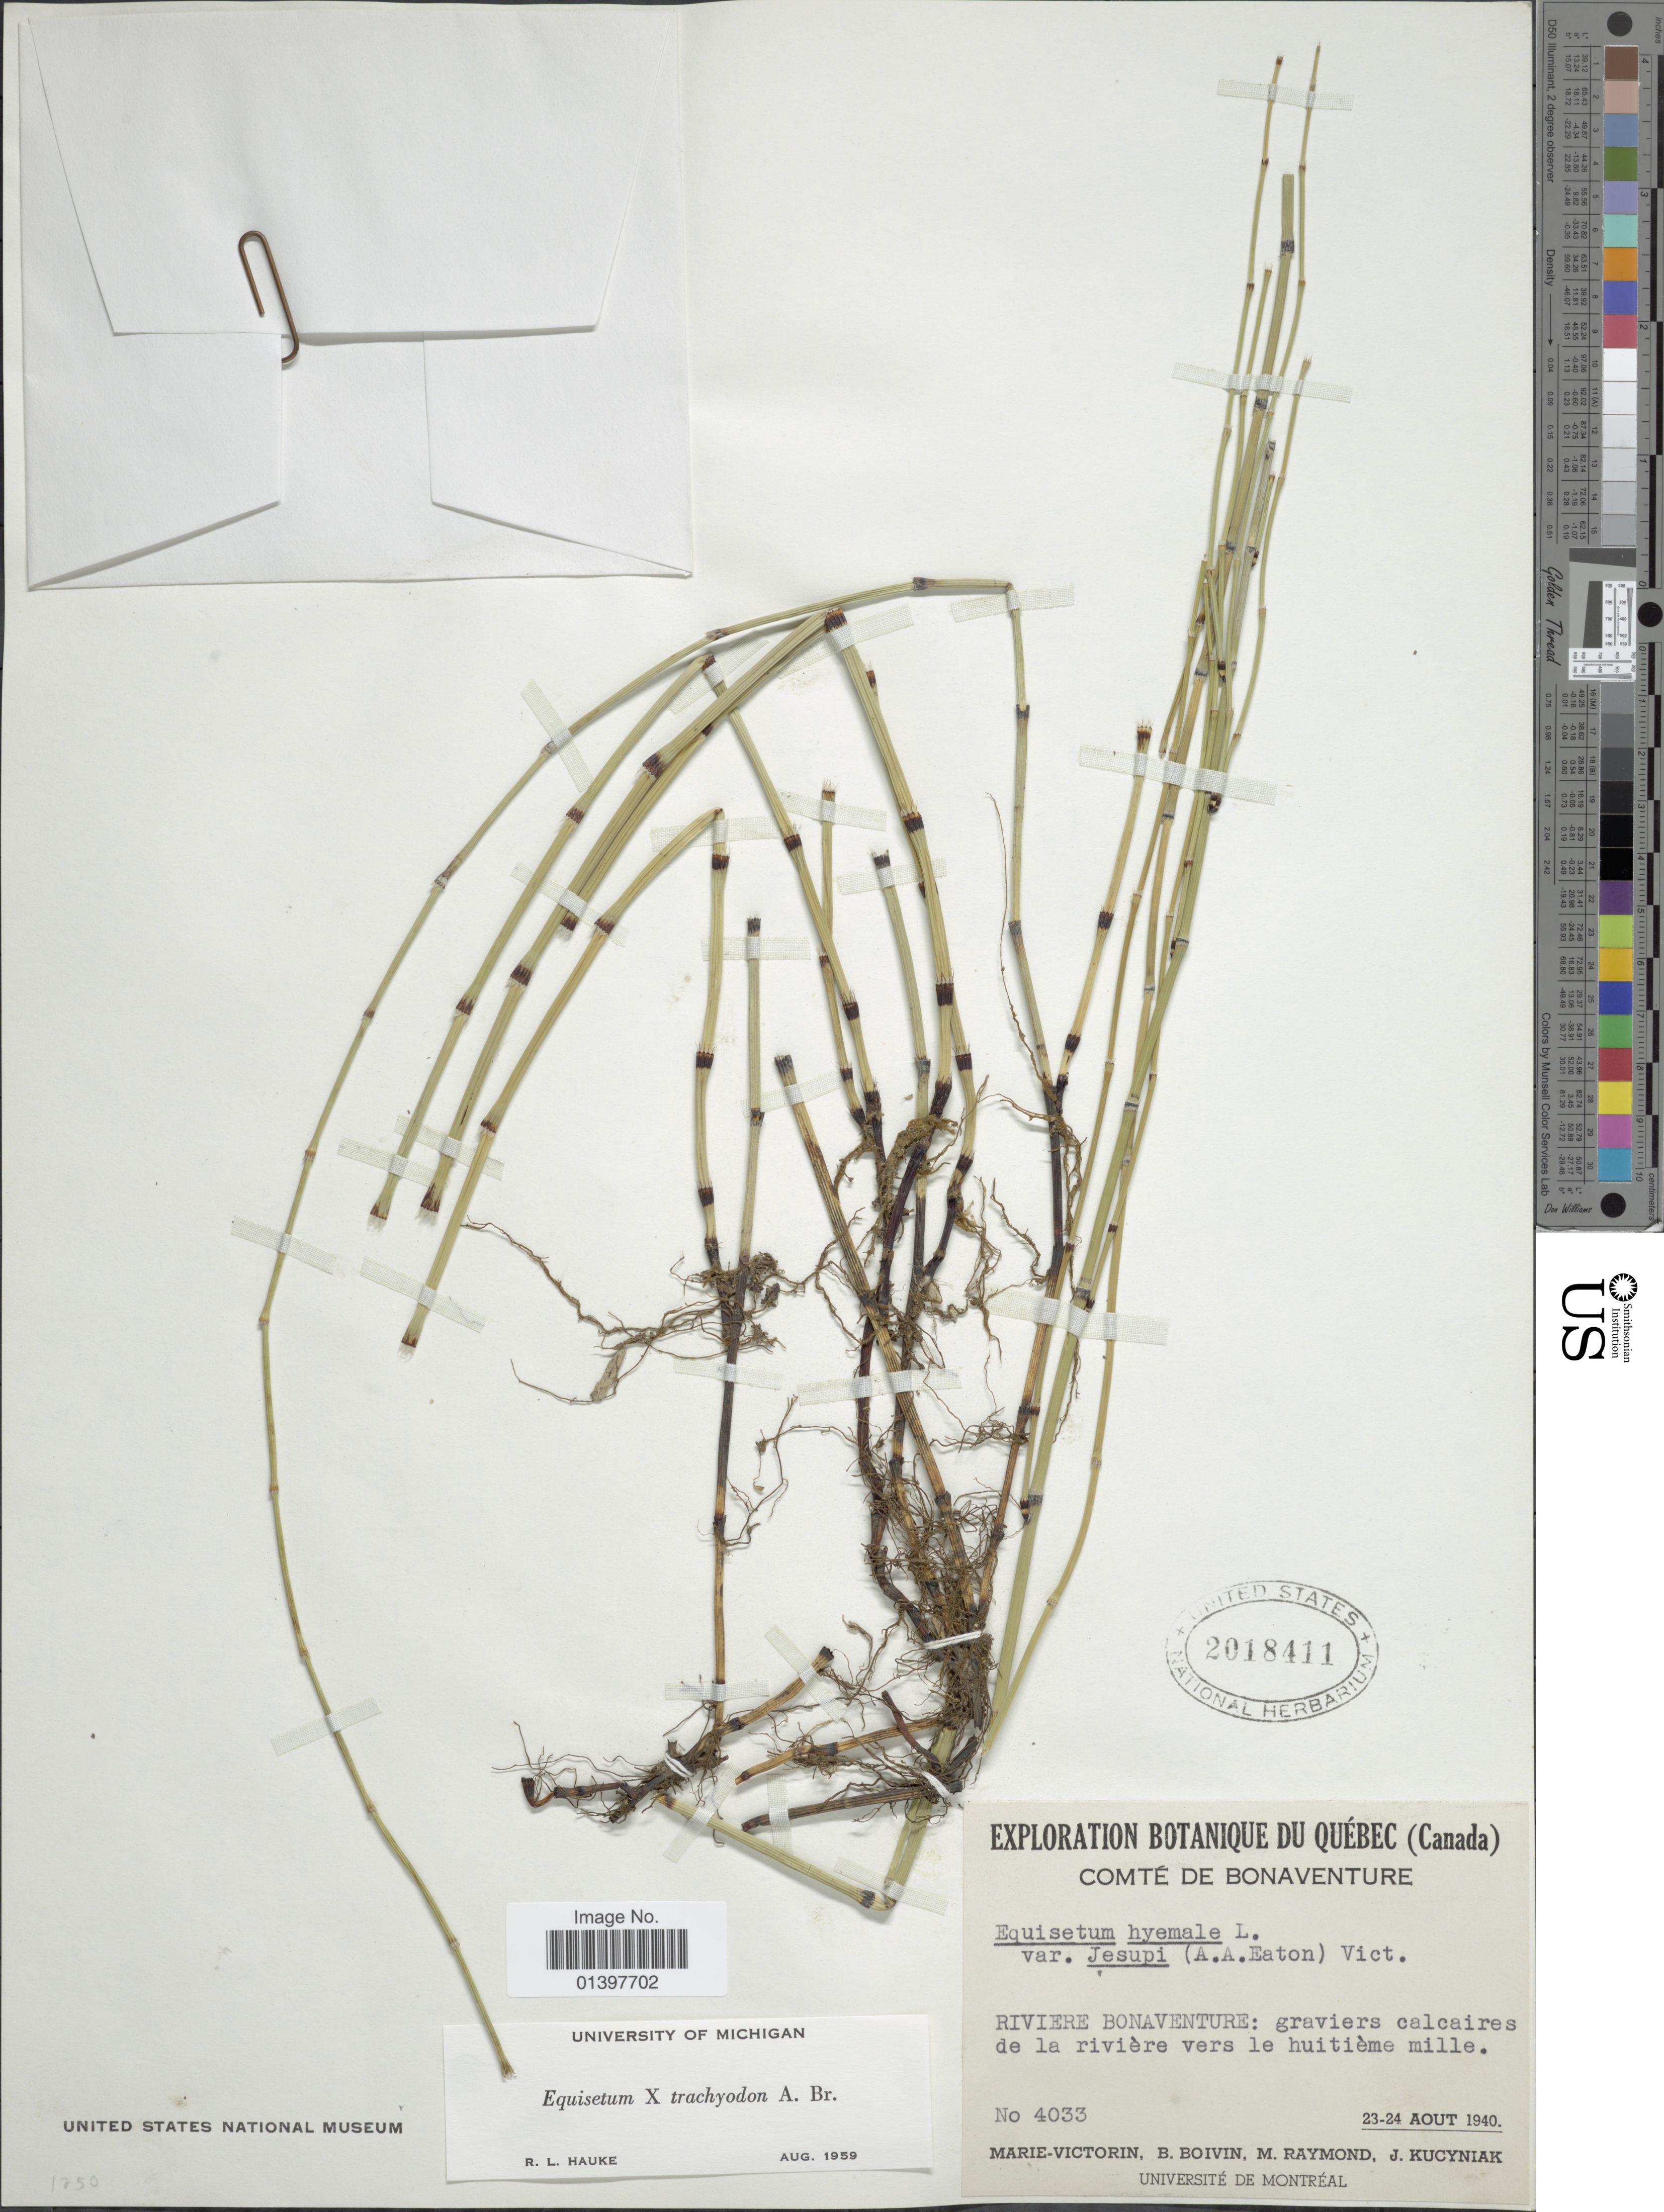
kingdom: Plantae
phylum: Tracheophyta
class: Polypodiopsida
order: Equisetales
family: Equisetaceae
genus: Equisetum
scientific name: Equisetum x trachyodon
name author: A. Braun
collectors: -. Marie-Victorin, J. R. B. Boivin, M. Raymond & J. Kucyniak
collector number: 4033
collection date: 1940-08-23/1940-08-24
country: Canada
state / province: Quebec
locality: Comté de Bonaventure, Riviere Bonaventure: graviers calcairies de la riviere vers le huitieme mille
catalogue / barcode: US 2018411